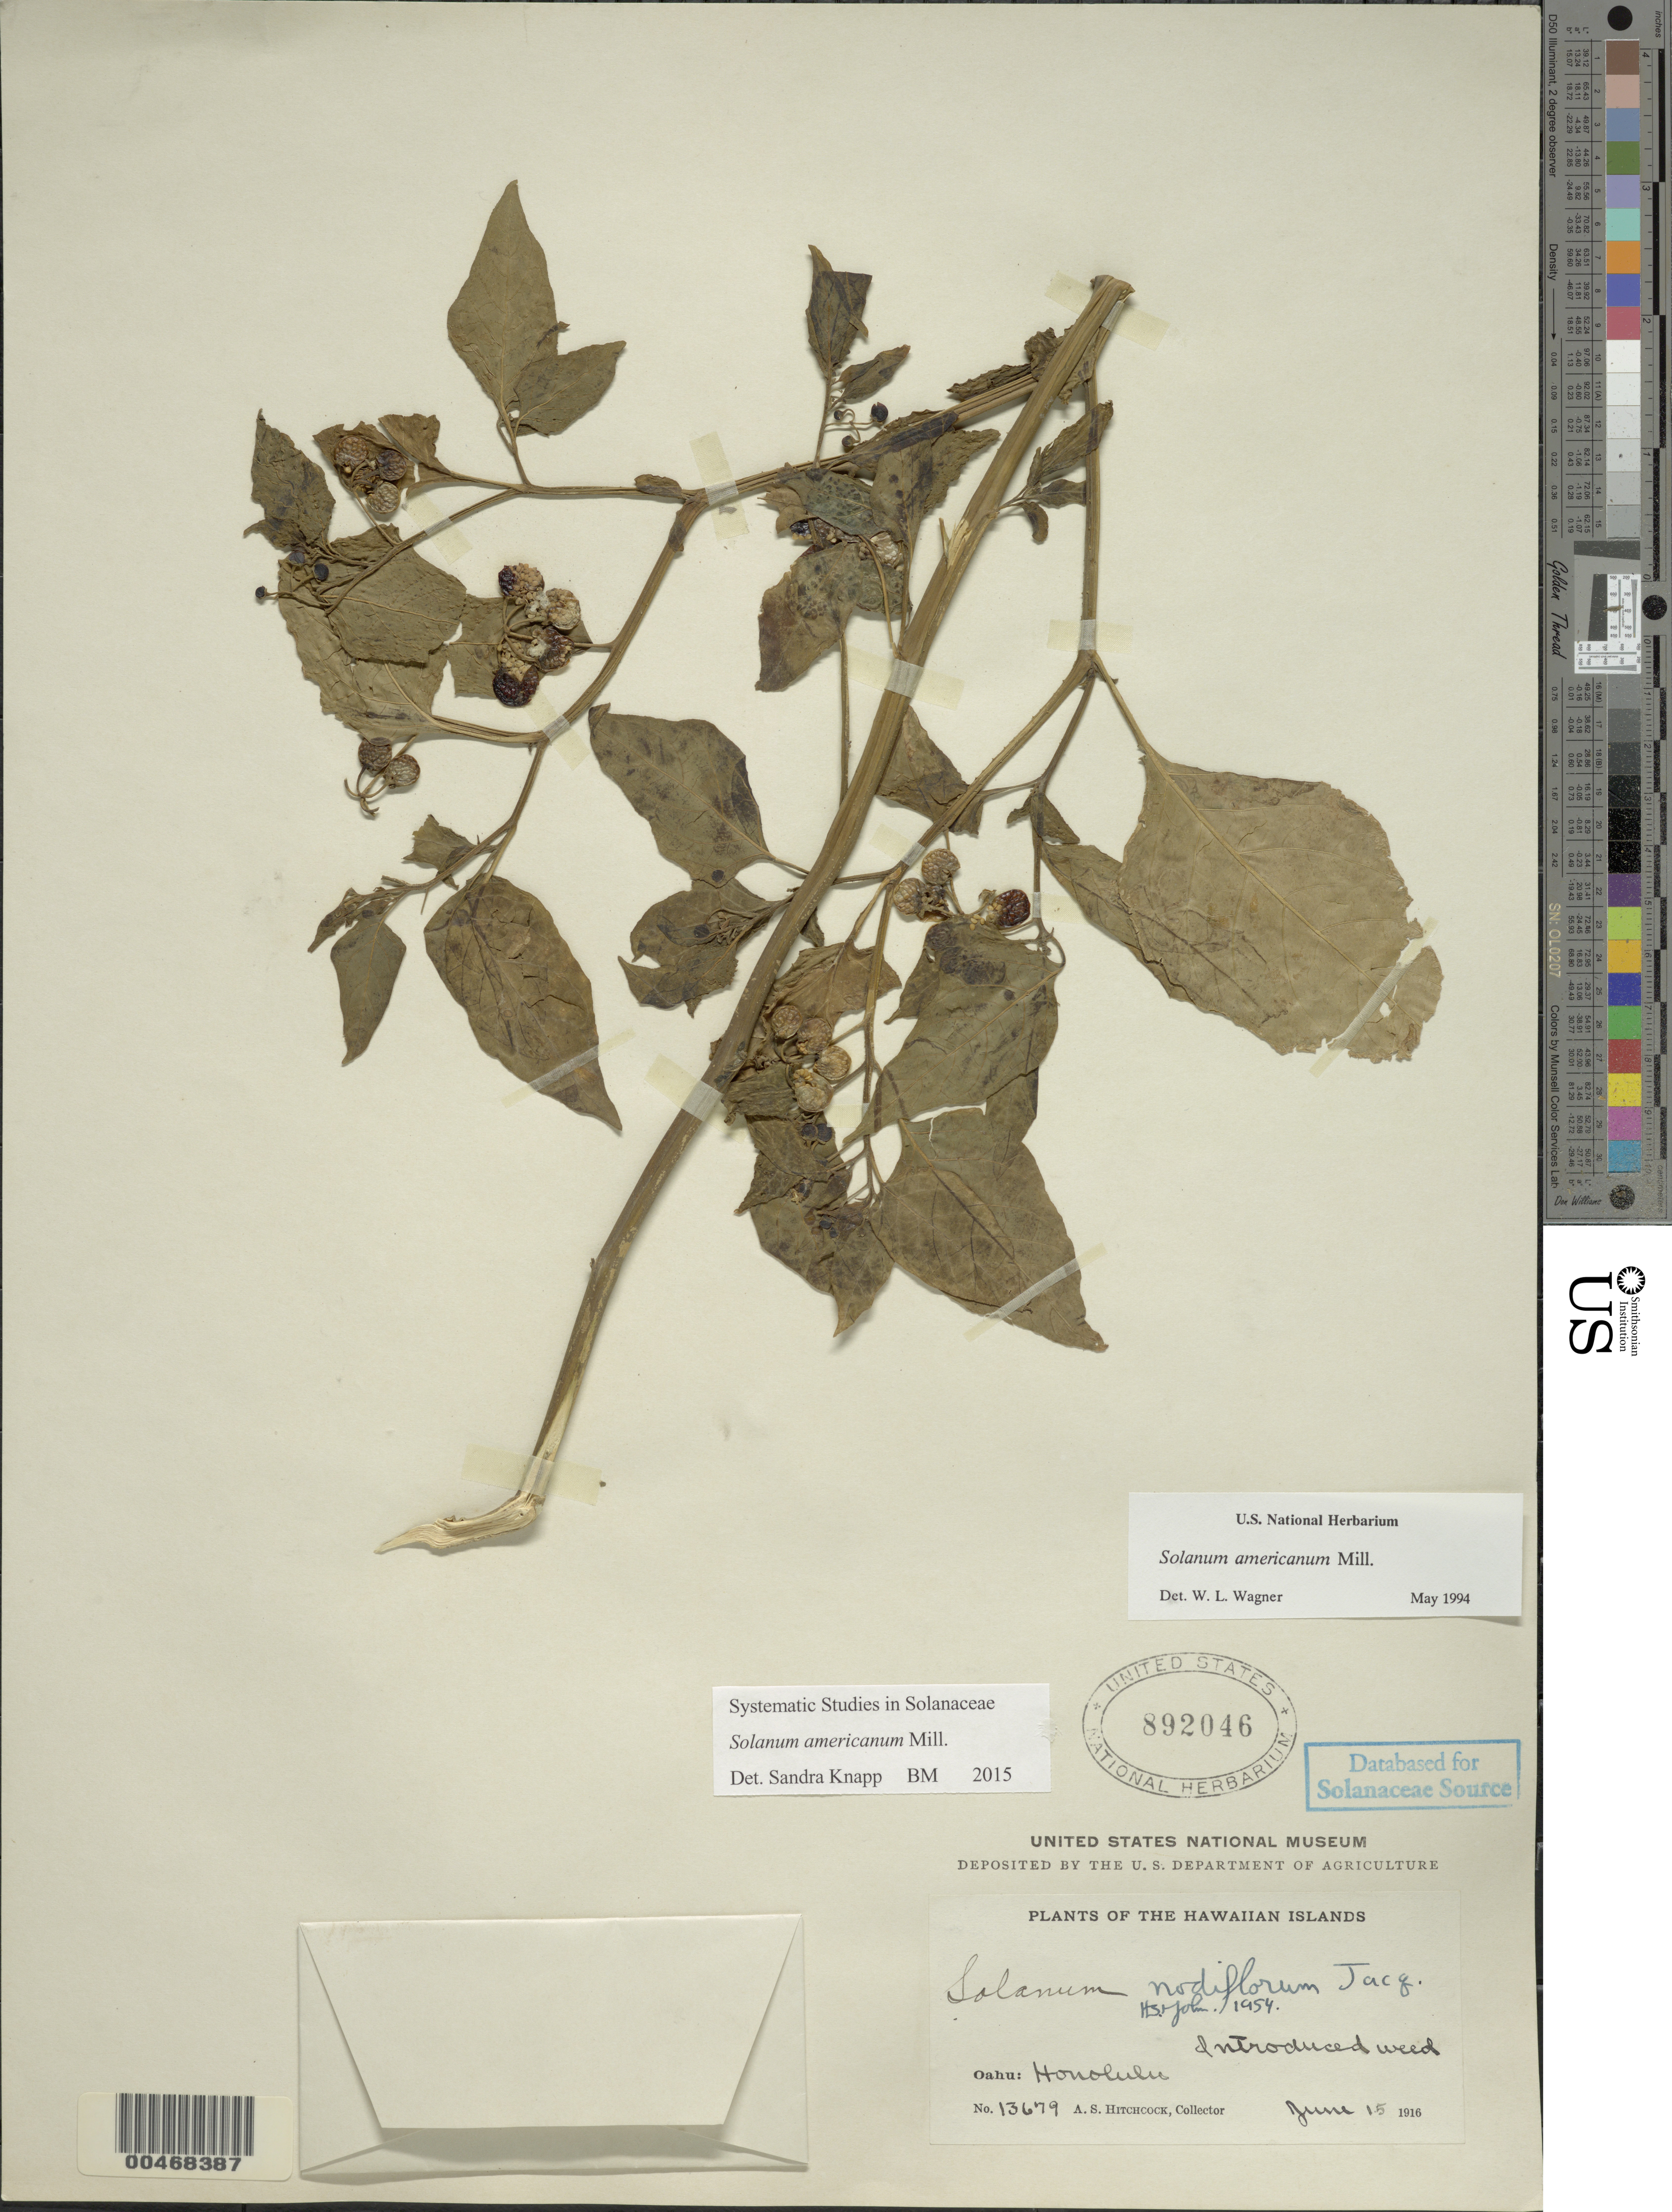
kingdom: Plantae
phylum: Tracheophyta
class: Magnoliopsida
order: Solanales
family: Solanaceae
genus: Solanum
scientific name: Solanum americanum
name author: Mill.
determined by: Wagner, W. L., (BOT), Smithsonian Institution - National Museum of Natural History (UNITED STATES)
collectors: A. S. Hitchcock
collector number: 13679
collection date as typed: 15 Jun 1916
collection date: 1916-06-15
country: United States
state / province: Hawaii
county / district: Honolulu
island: Oahu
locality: Honolulu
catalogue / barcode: US 892046